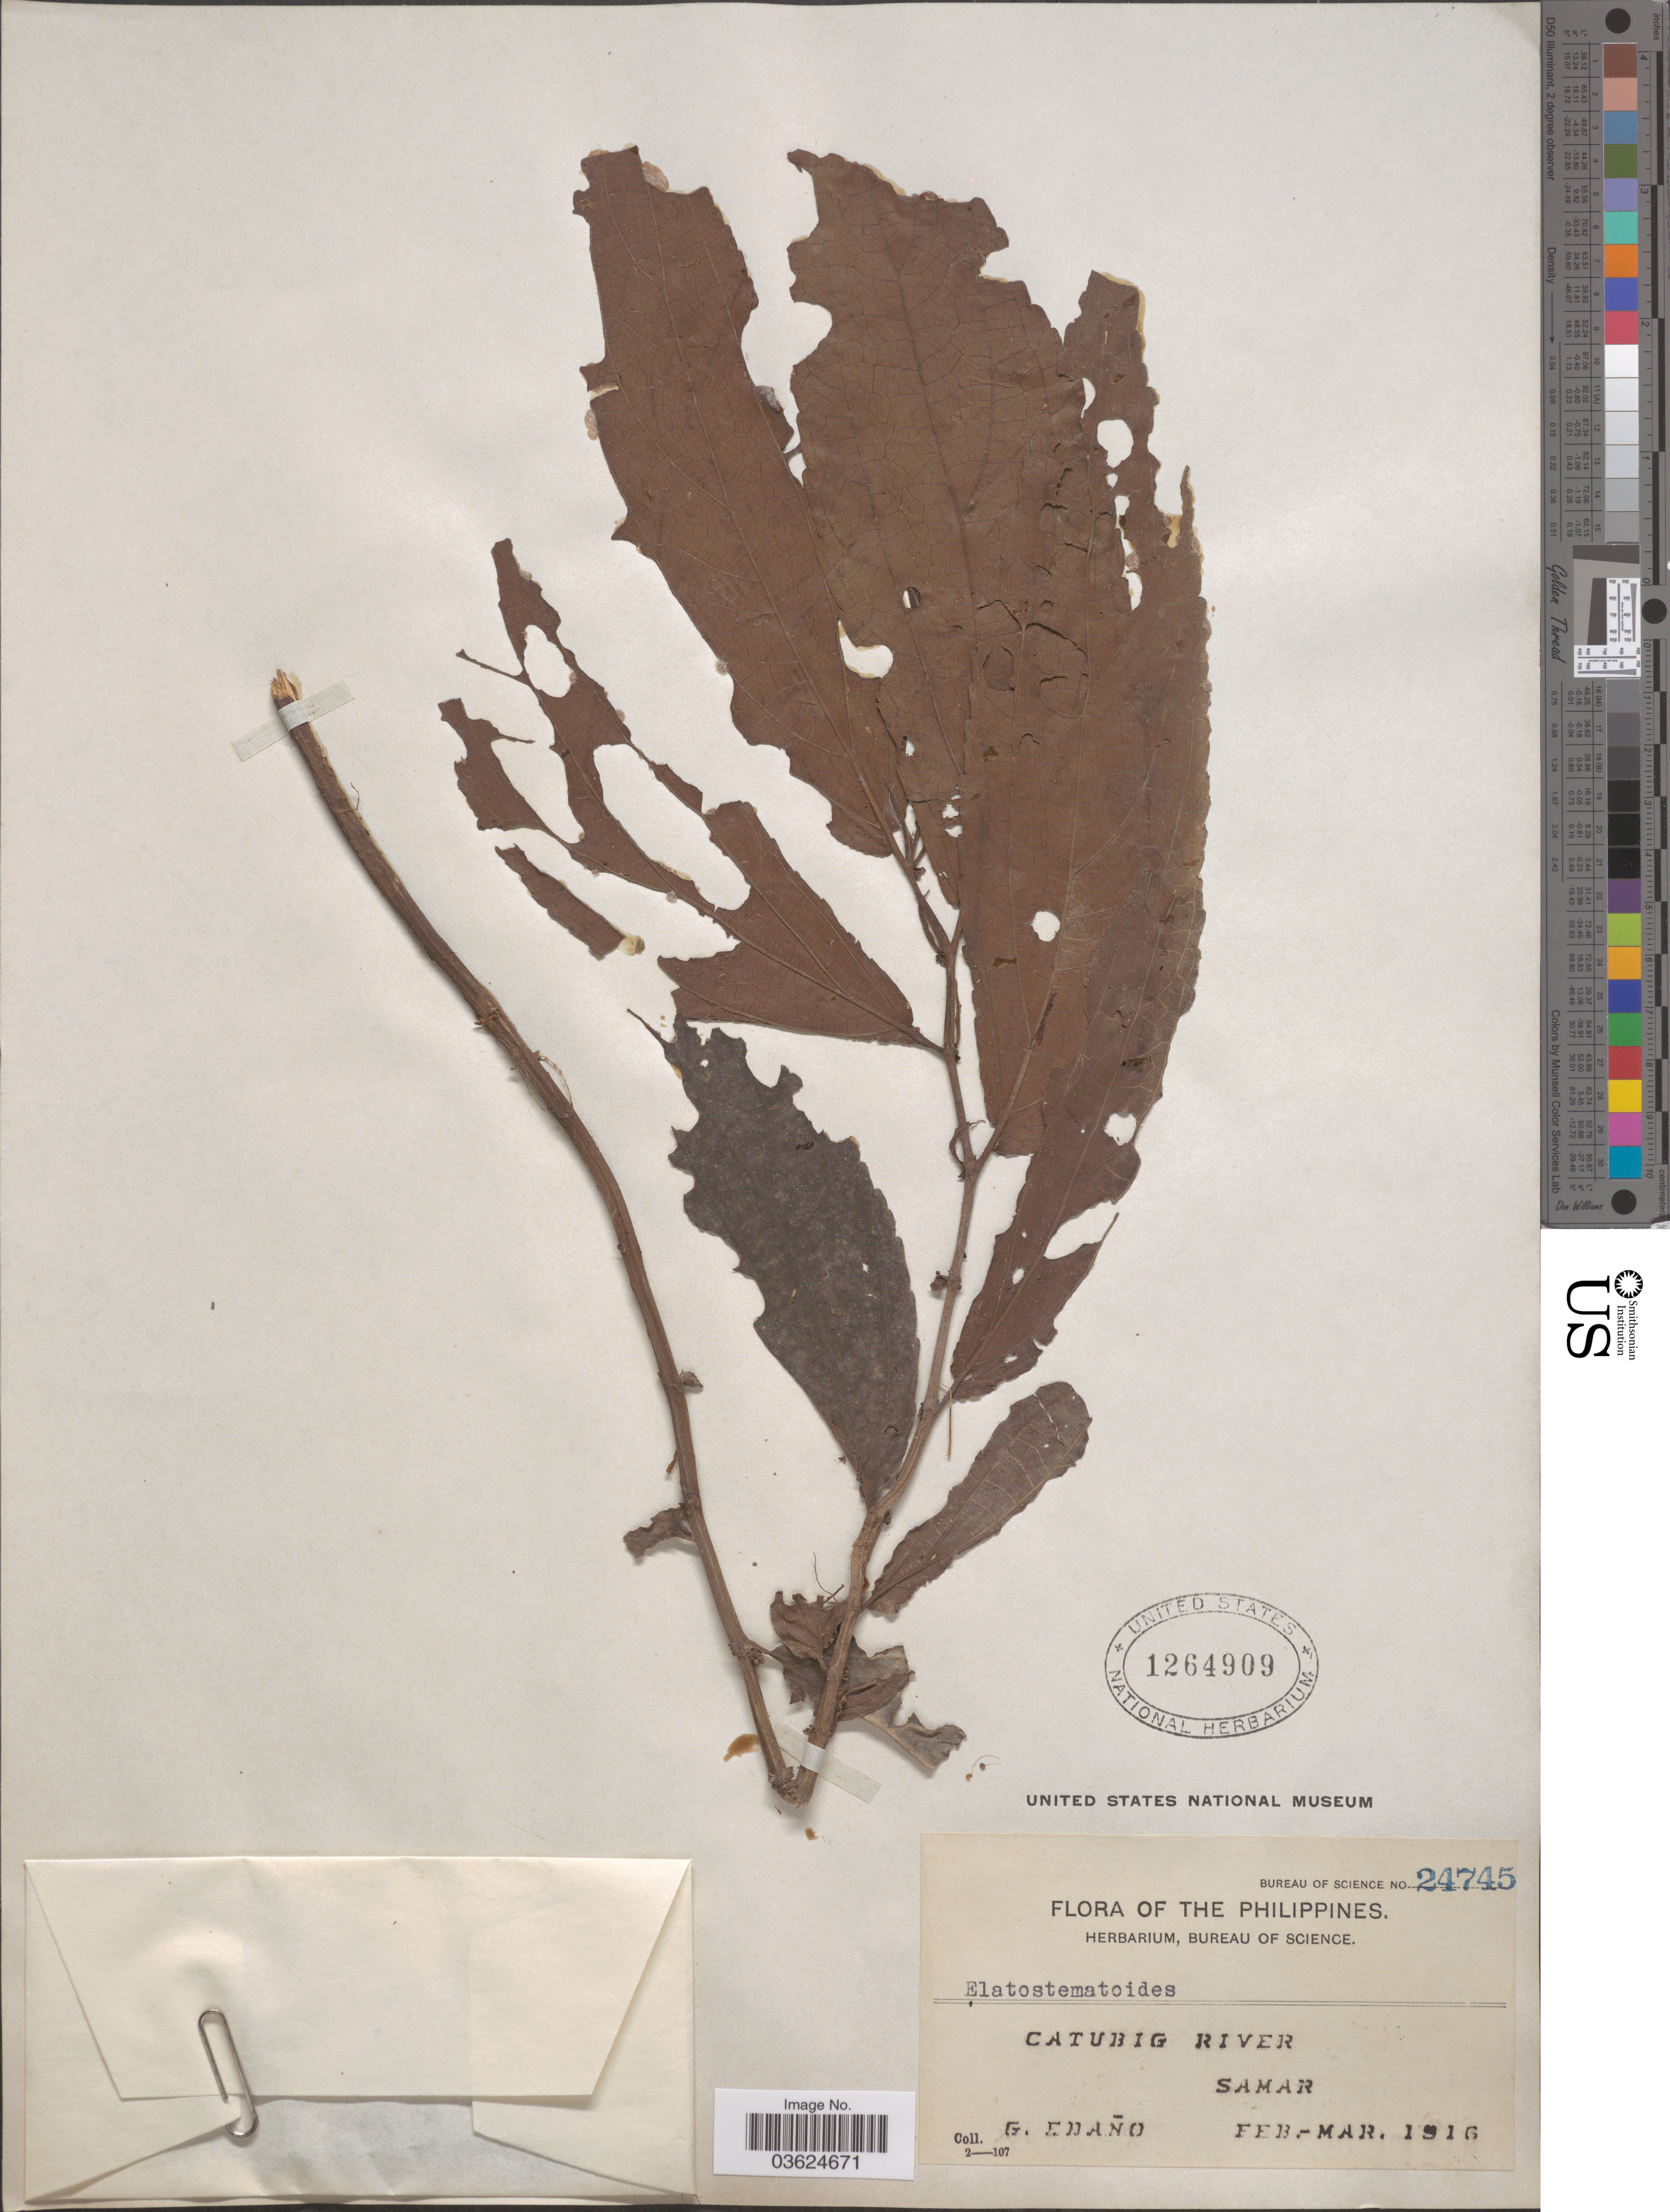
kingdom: Plantae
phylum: Tracheophyta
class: Magnoliopsida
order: Rosales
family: Urticaceae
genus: Elatostematoides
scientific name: Elatostematoides sp.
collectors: G. Edaño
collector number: Bureau of Science 24745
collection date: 1916-02/1916-03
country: Philippines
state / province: Eastern Visayas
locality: Catubig River. Samar.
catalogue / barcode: US 1264909